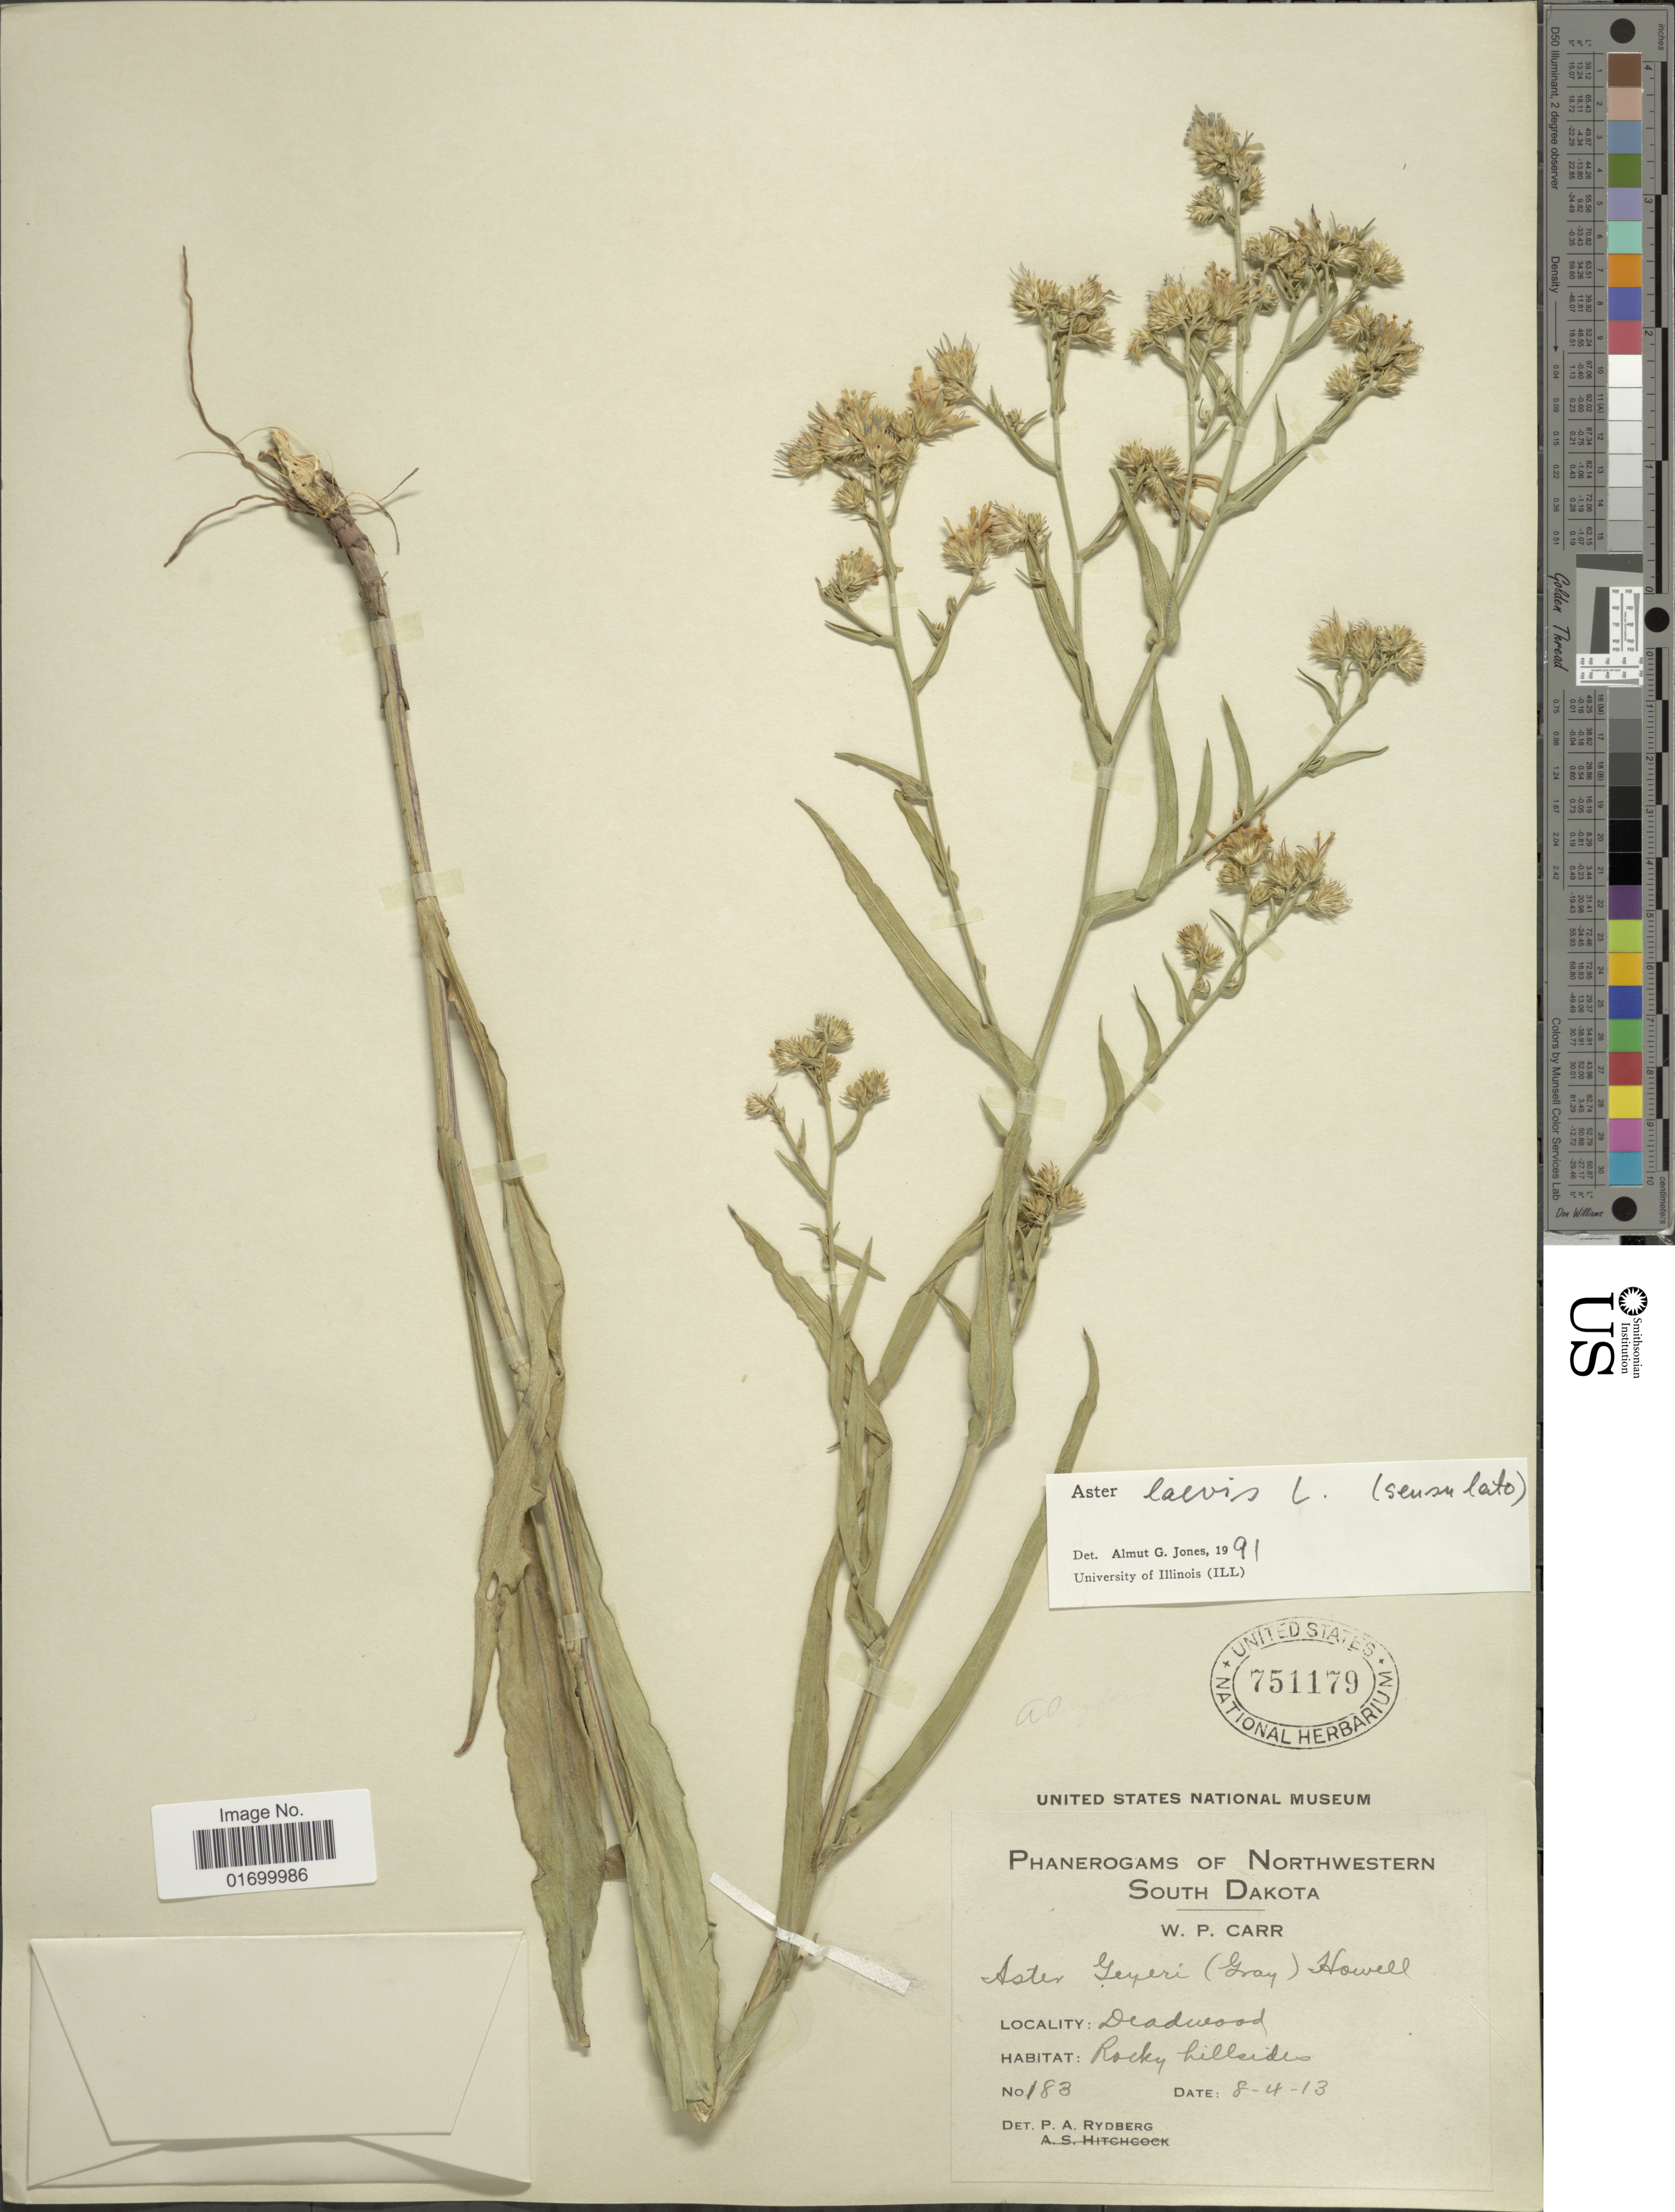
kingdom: Plantae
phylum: Tracheophyta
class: Magnoliopsida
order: Asterales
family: Asteraceae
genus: Symphyotrichum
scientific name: Symphyotrichum laeve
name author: (L.) Á. Löve & D. Löve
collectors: W. Carr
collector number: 183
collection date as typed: Transcribed d/m/y: 4/8/13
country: United States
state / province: South Dakota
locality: Northwestern South Dakota, Deadwood, Rocky hillsides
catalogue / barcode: US 751179